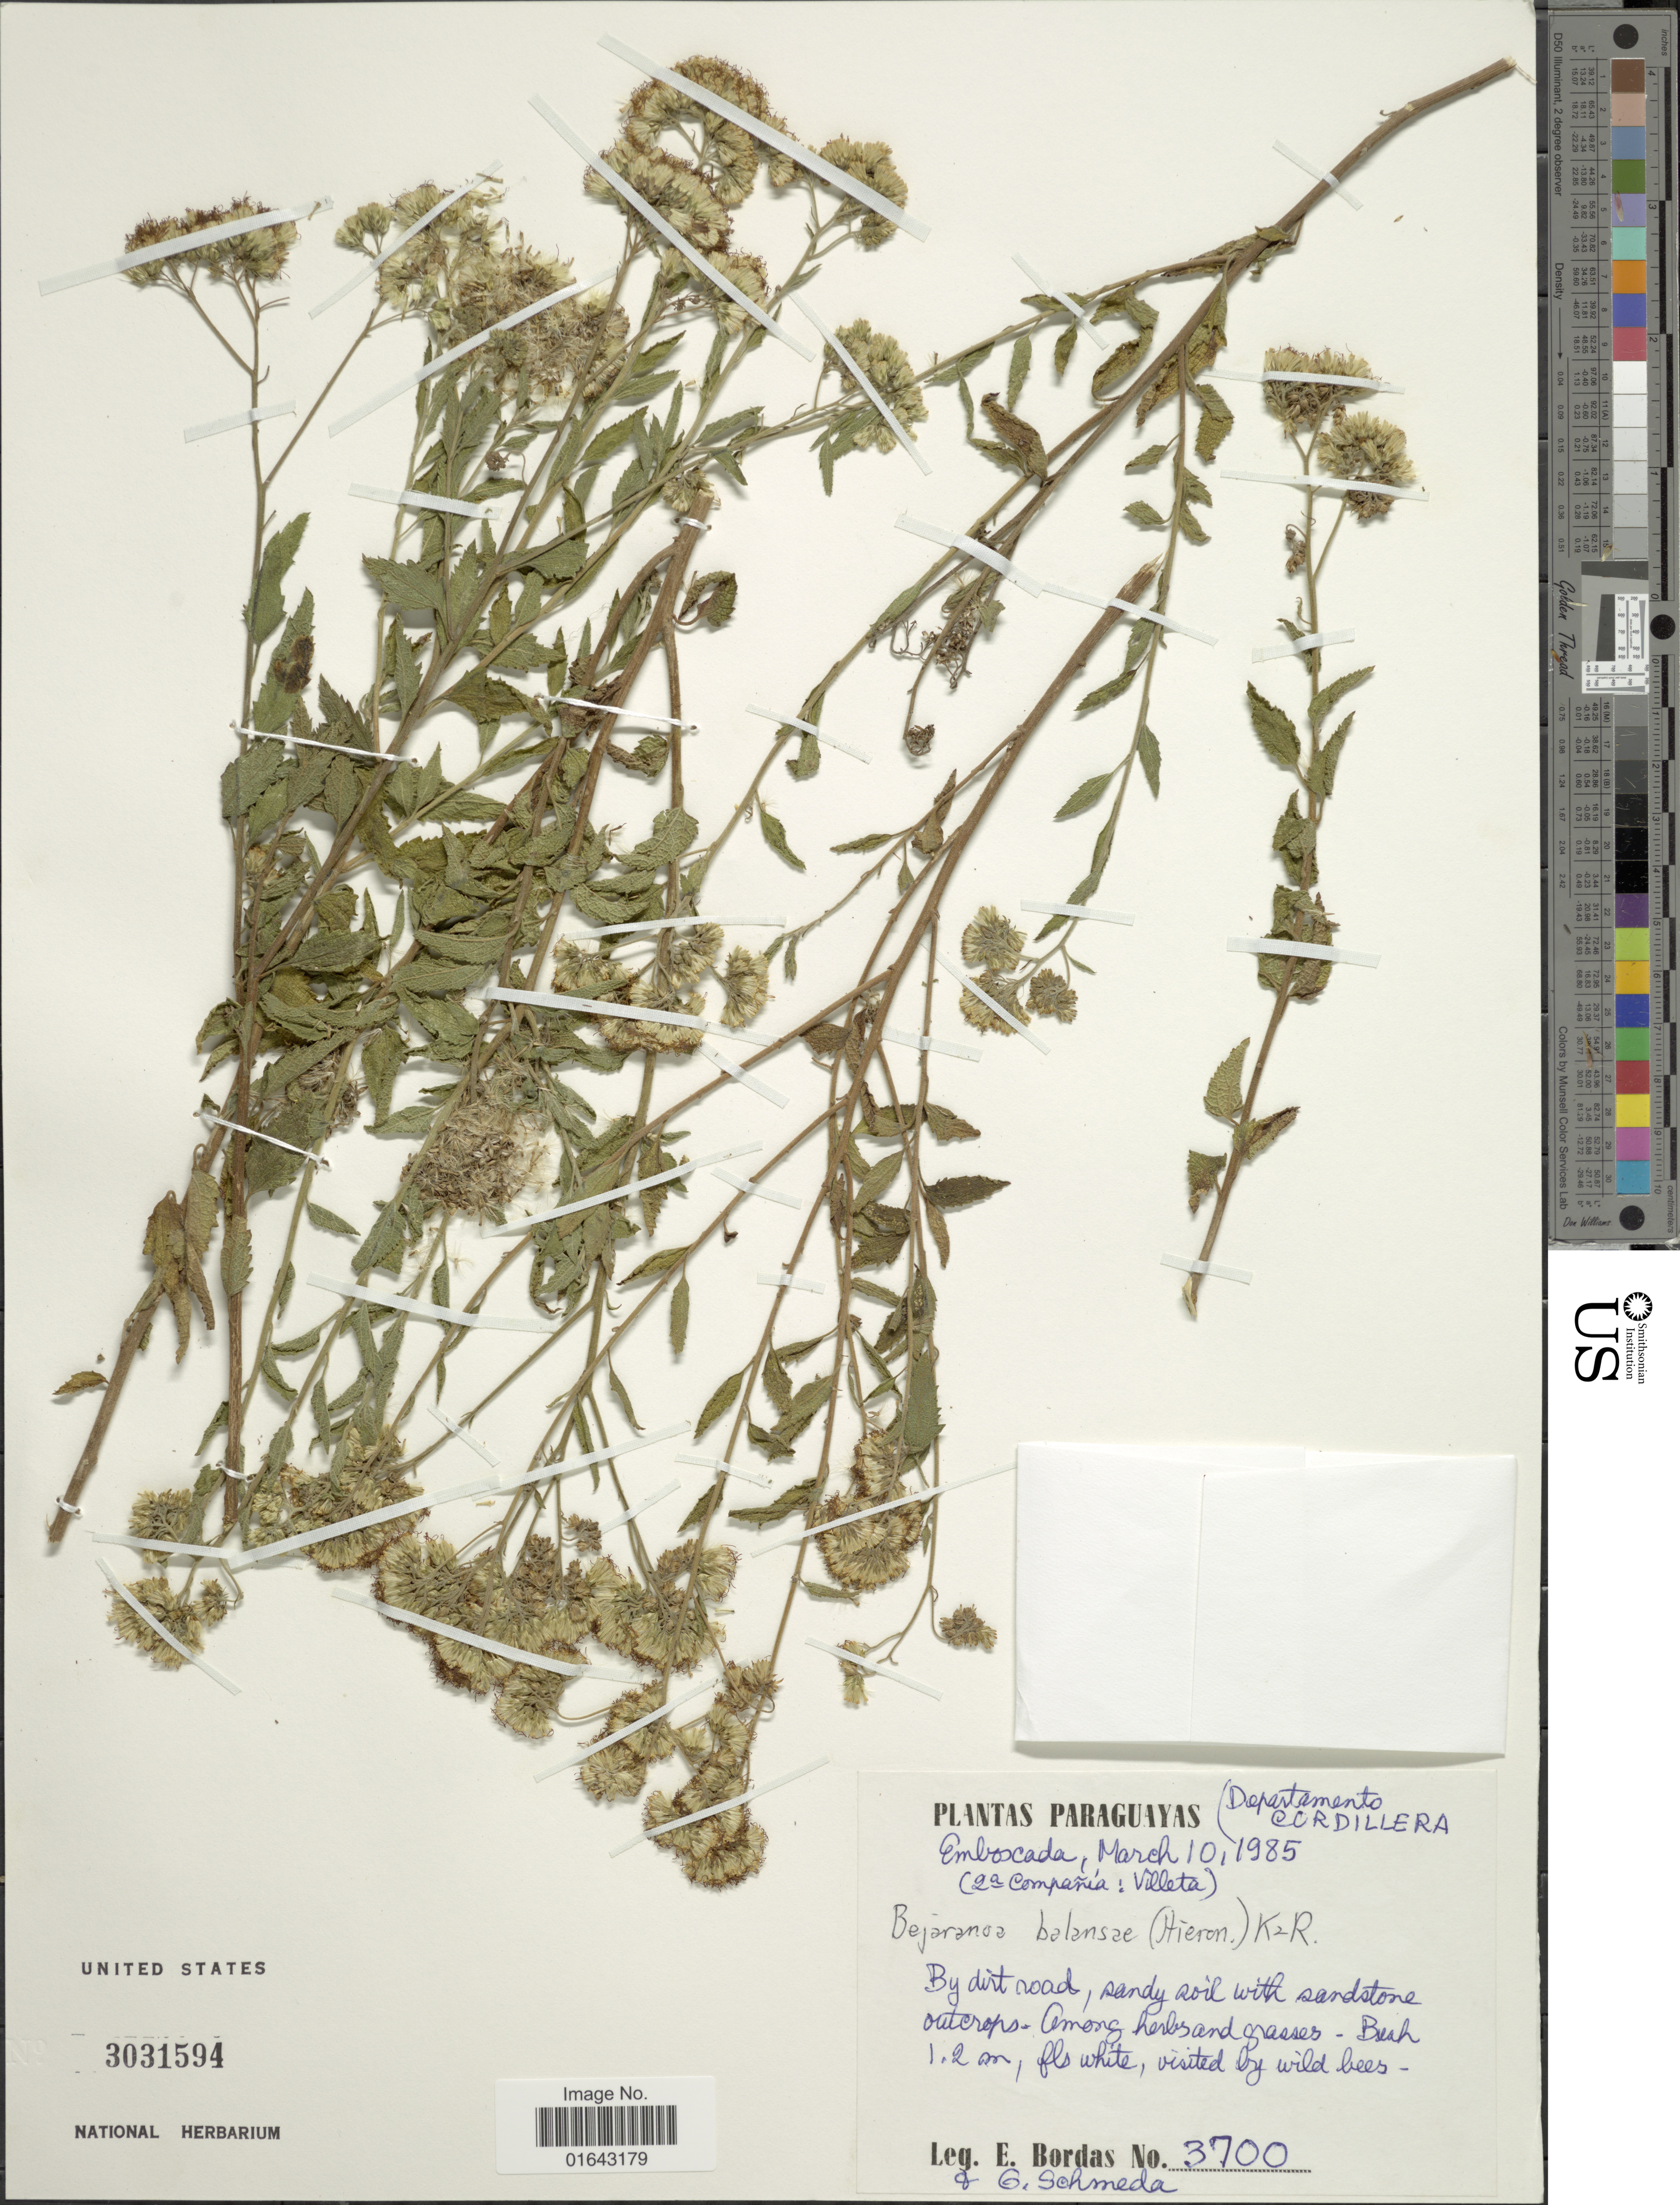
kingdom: Plantae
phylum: Tracheophyta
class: Magnoliopsida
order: Asterales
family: Asteraceae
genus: Bejaranoa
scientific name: Bejaranoa balansae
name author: (Hieron.) R.M. King & H. Rob.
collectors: E. Bordas & G. Schmeda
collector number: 3700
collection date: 1985-03-10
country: Paraguay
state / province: Cordillera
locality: Departamento Cordillera. Emboscada (2a Compañía: Villeta)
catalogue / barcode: US 3031594